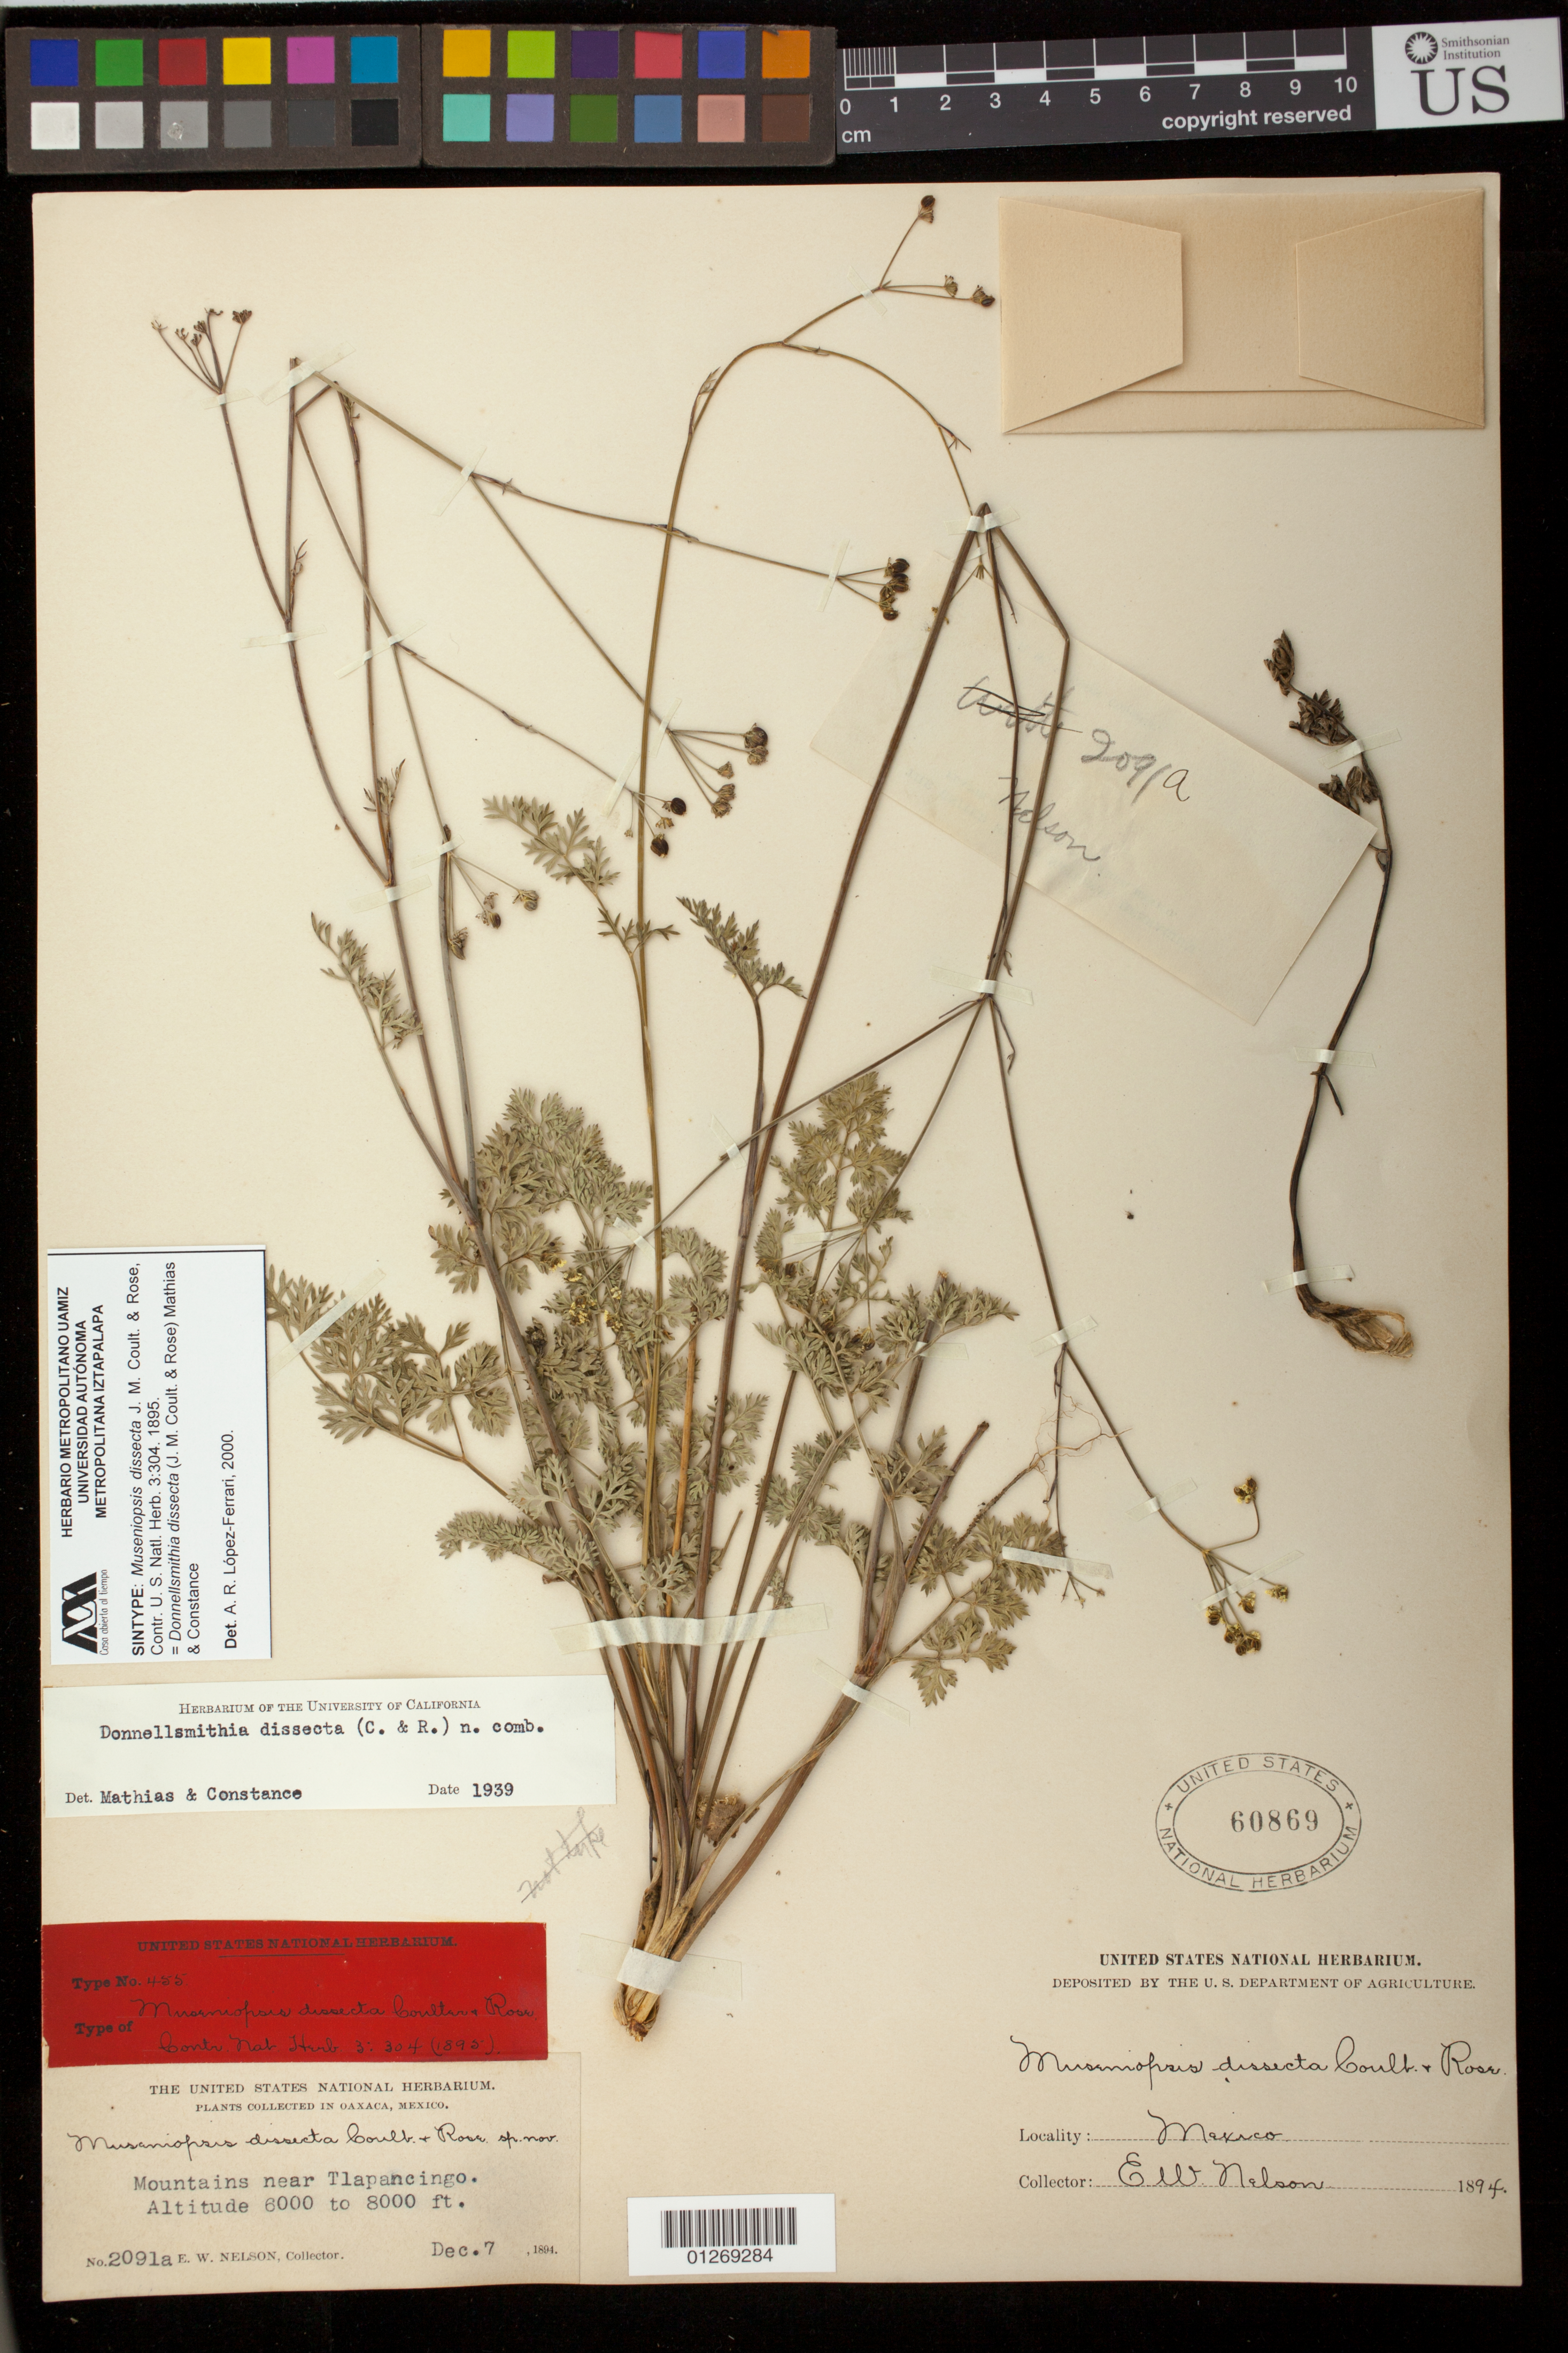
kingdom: Plantae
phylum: Tracheophyta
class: Magnoliopsida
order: Apiales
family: Apiaceae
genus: Museniopsis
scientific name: Museniopsis dissecta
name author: J.M. Coult. & Rose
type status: Syntype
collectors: E. W. Nelson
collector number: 2091a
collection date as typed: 07 Dec 1894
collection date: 1894-12-07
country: Mexico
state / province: Oaxaca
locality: Mts. near Tlapancingo.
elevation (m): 1829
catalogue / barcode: US 60869